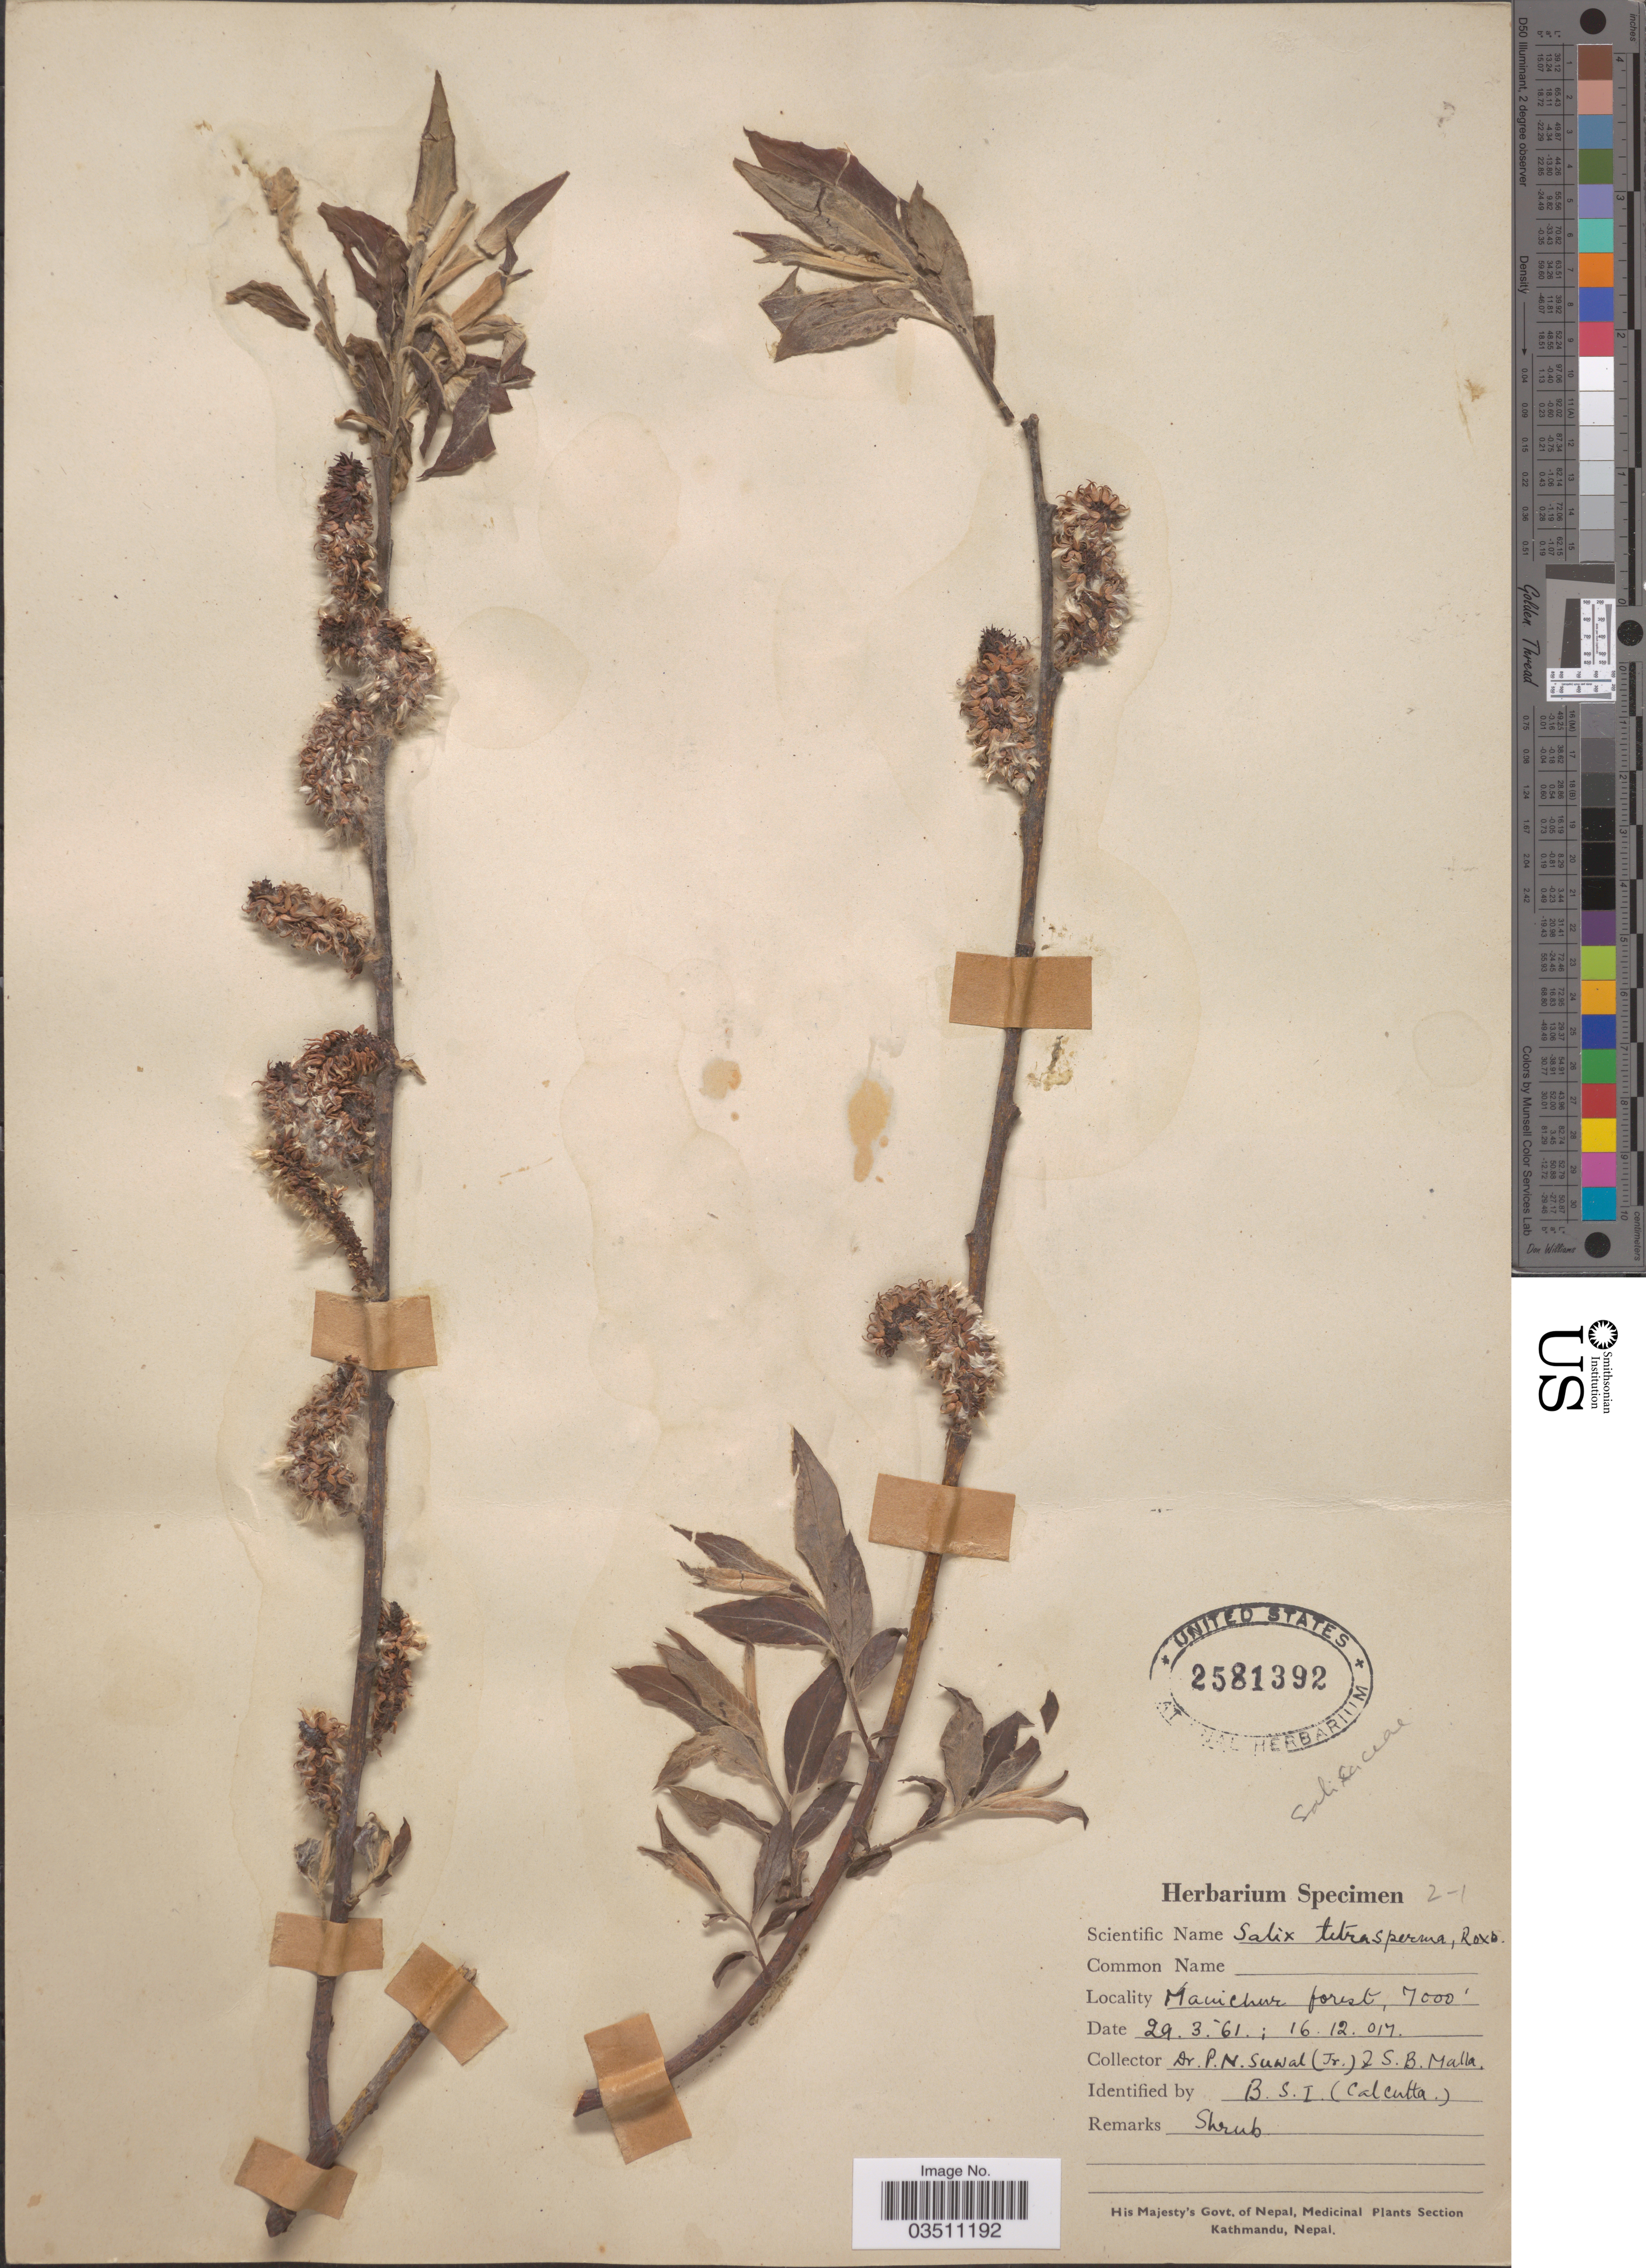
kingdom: Plantae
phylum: Tracheophyta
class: Magnoliopsida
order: Malpighiales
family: Salicaceae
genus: Salix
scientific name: Salix tetrasperma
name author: Roxb.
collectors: P. Suwal & S. Malla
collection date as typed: Transcribed d/m/y: 29/3/61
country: Nepal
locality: Manichur forest.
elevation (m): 2134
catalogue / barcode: US 2581392